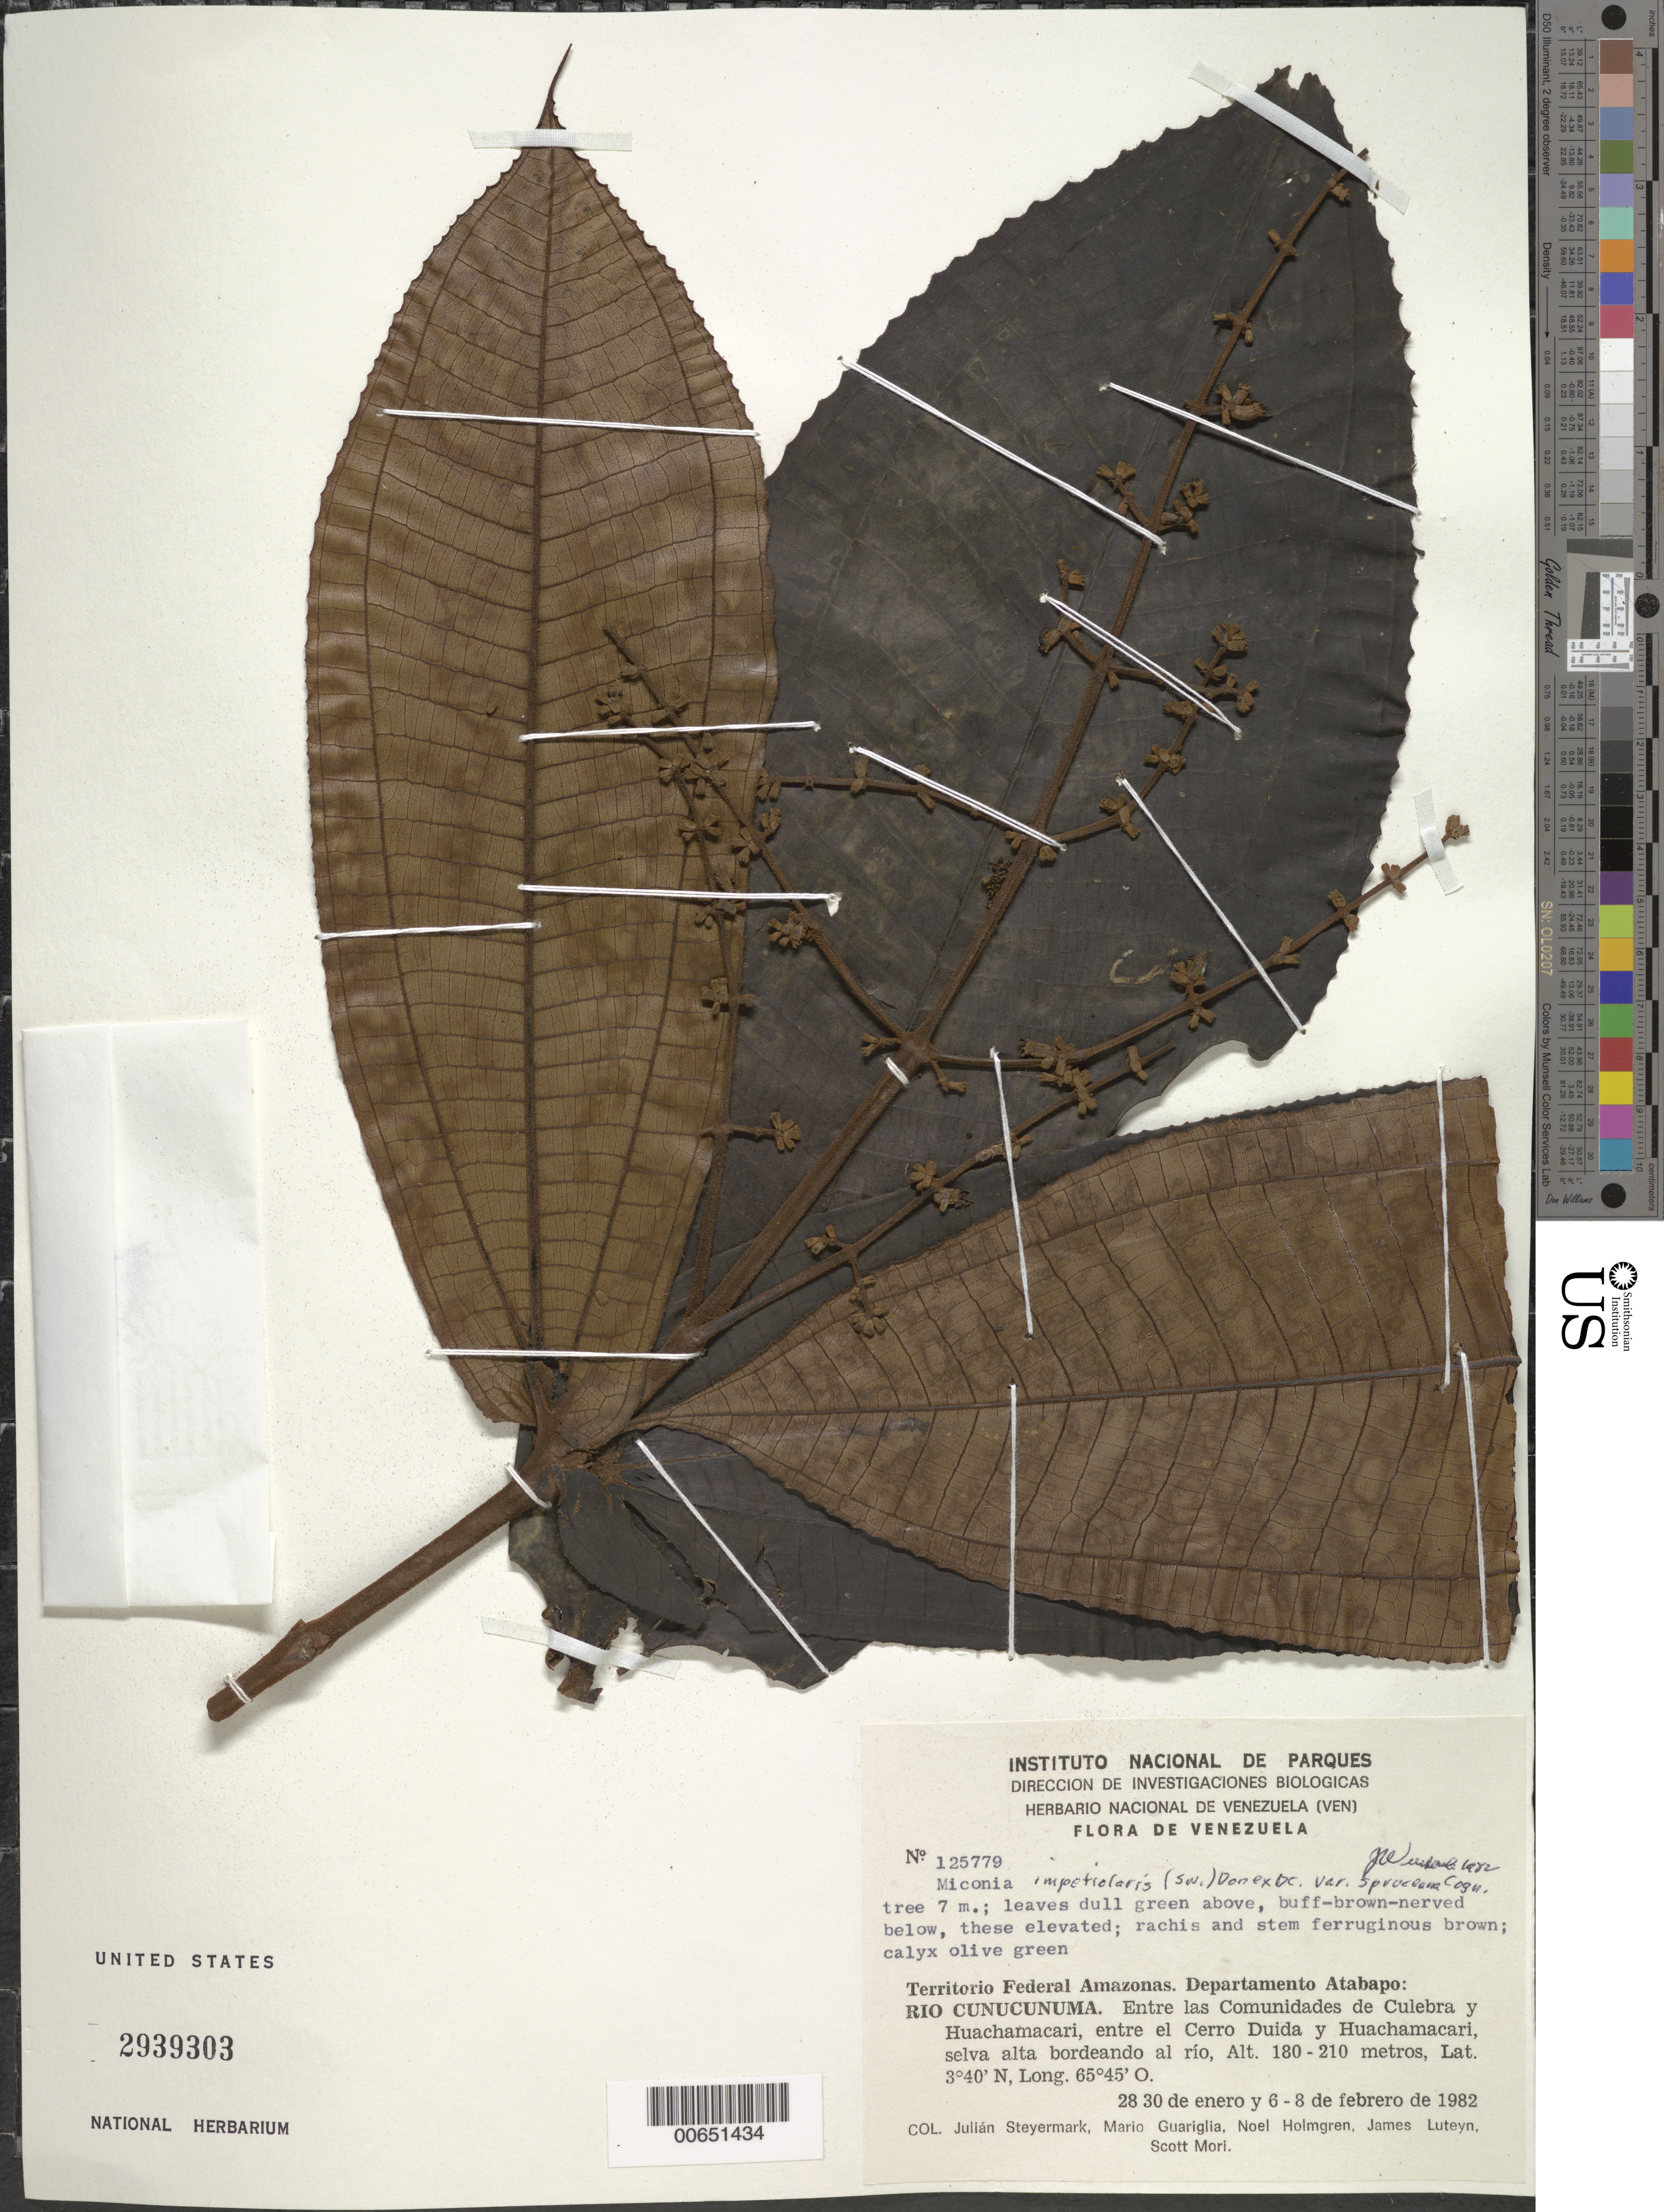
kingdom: Plantae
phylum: Tracheophyta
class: Magnoliopsida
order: Myrtales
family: Melastomataceae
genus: Miconia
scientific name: Miconia impetiolaris var. spruceana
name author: Cogn.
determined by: Wurdack, John J., (US), US (UNITED STATES)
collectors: J. Steyermark, M. Guariglia P., N. H. Holmgren, J. L. Luteyn & S. Mori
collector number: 125779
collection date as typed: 28-Jan-82 to 1-Feb-82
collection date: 1982-01-28/1982-02-01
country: Venezuela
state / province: Amazonas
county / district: Atabapo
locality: Río Cunucunuma, entre las Comunidades de Culebra y Huachamaracari, entre el Cerro Duida y Huachamacari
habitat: Selva alta bordeando al rio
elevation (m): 180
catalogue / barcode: US 2939303